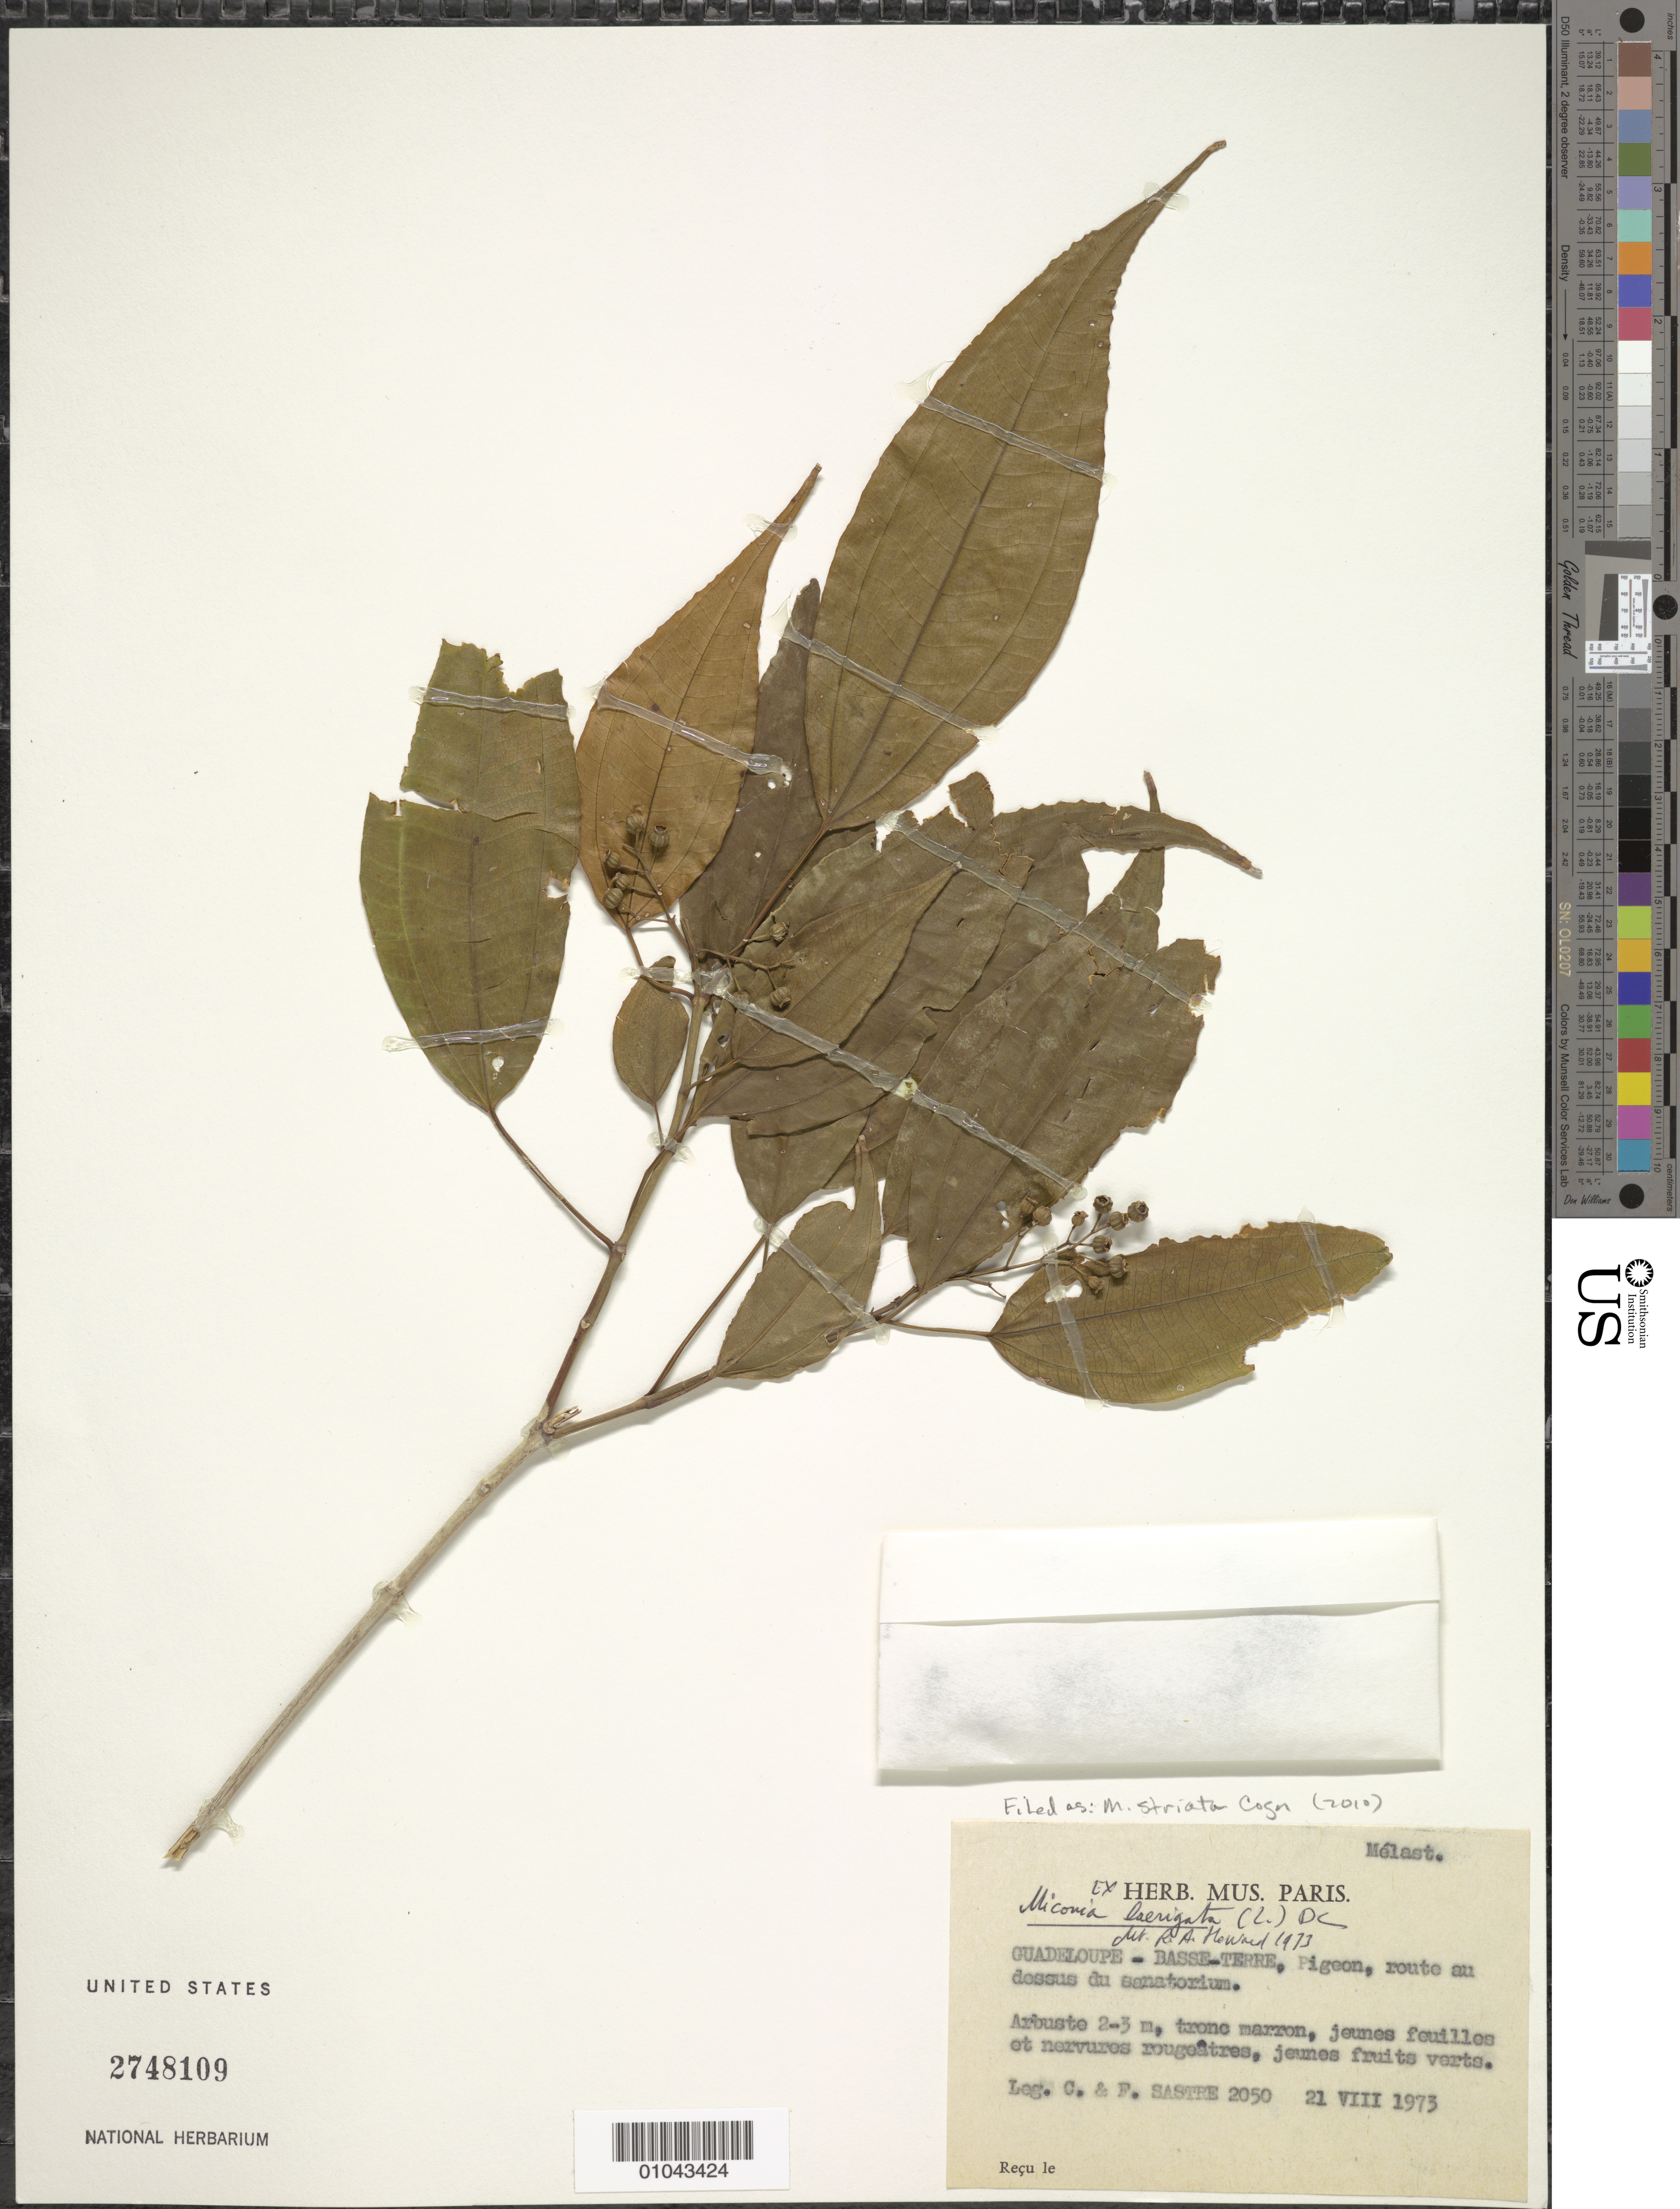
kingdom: Plantae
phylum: Tracheophyta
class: Magnoliopsida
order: Myrtales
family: Melastomataceae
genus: Miconia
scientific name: Miconia striata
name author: (Vahl) Cogn.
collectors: C. H. L. Sastre & F. Sastre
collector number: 2050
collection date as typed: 21 Aug 1973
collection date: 1973-08-21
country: Guadeloupe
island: Basse Terre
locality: Pigeon, route au dessus du sanatorium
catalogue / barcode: US 2748109